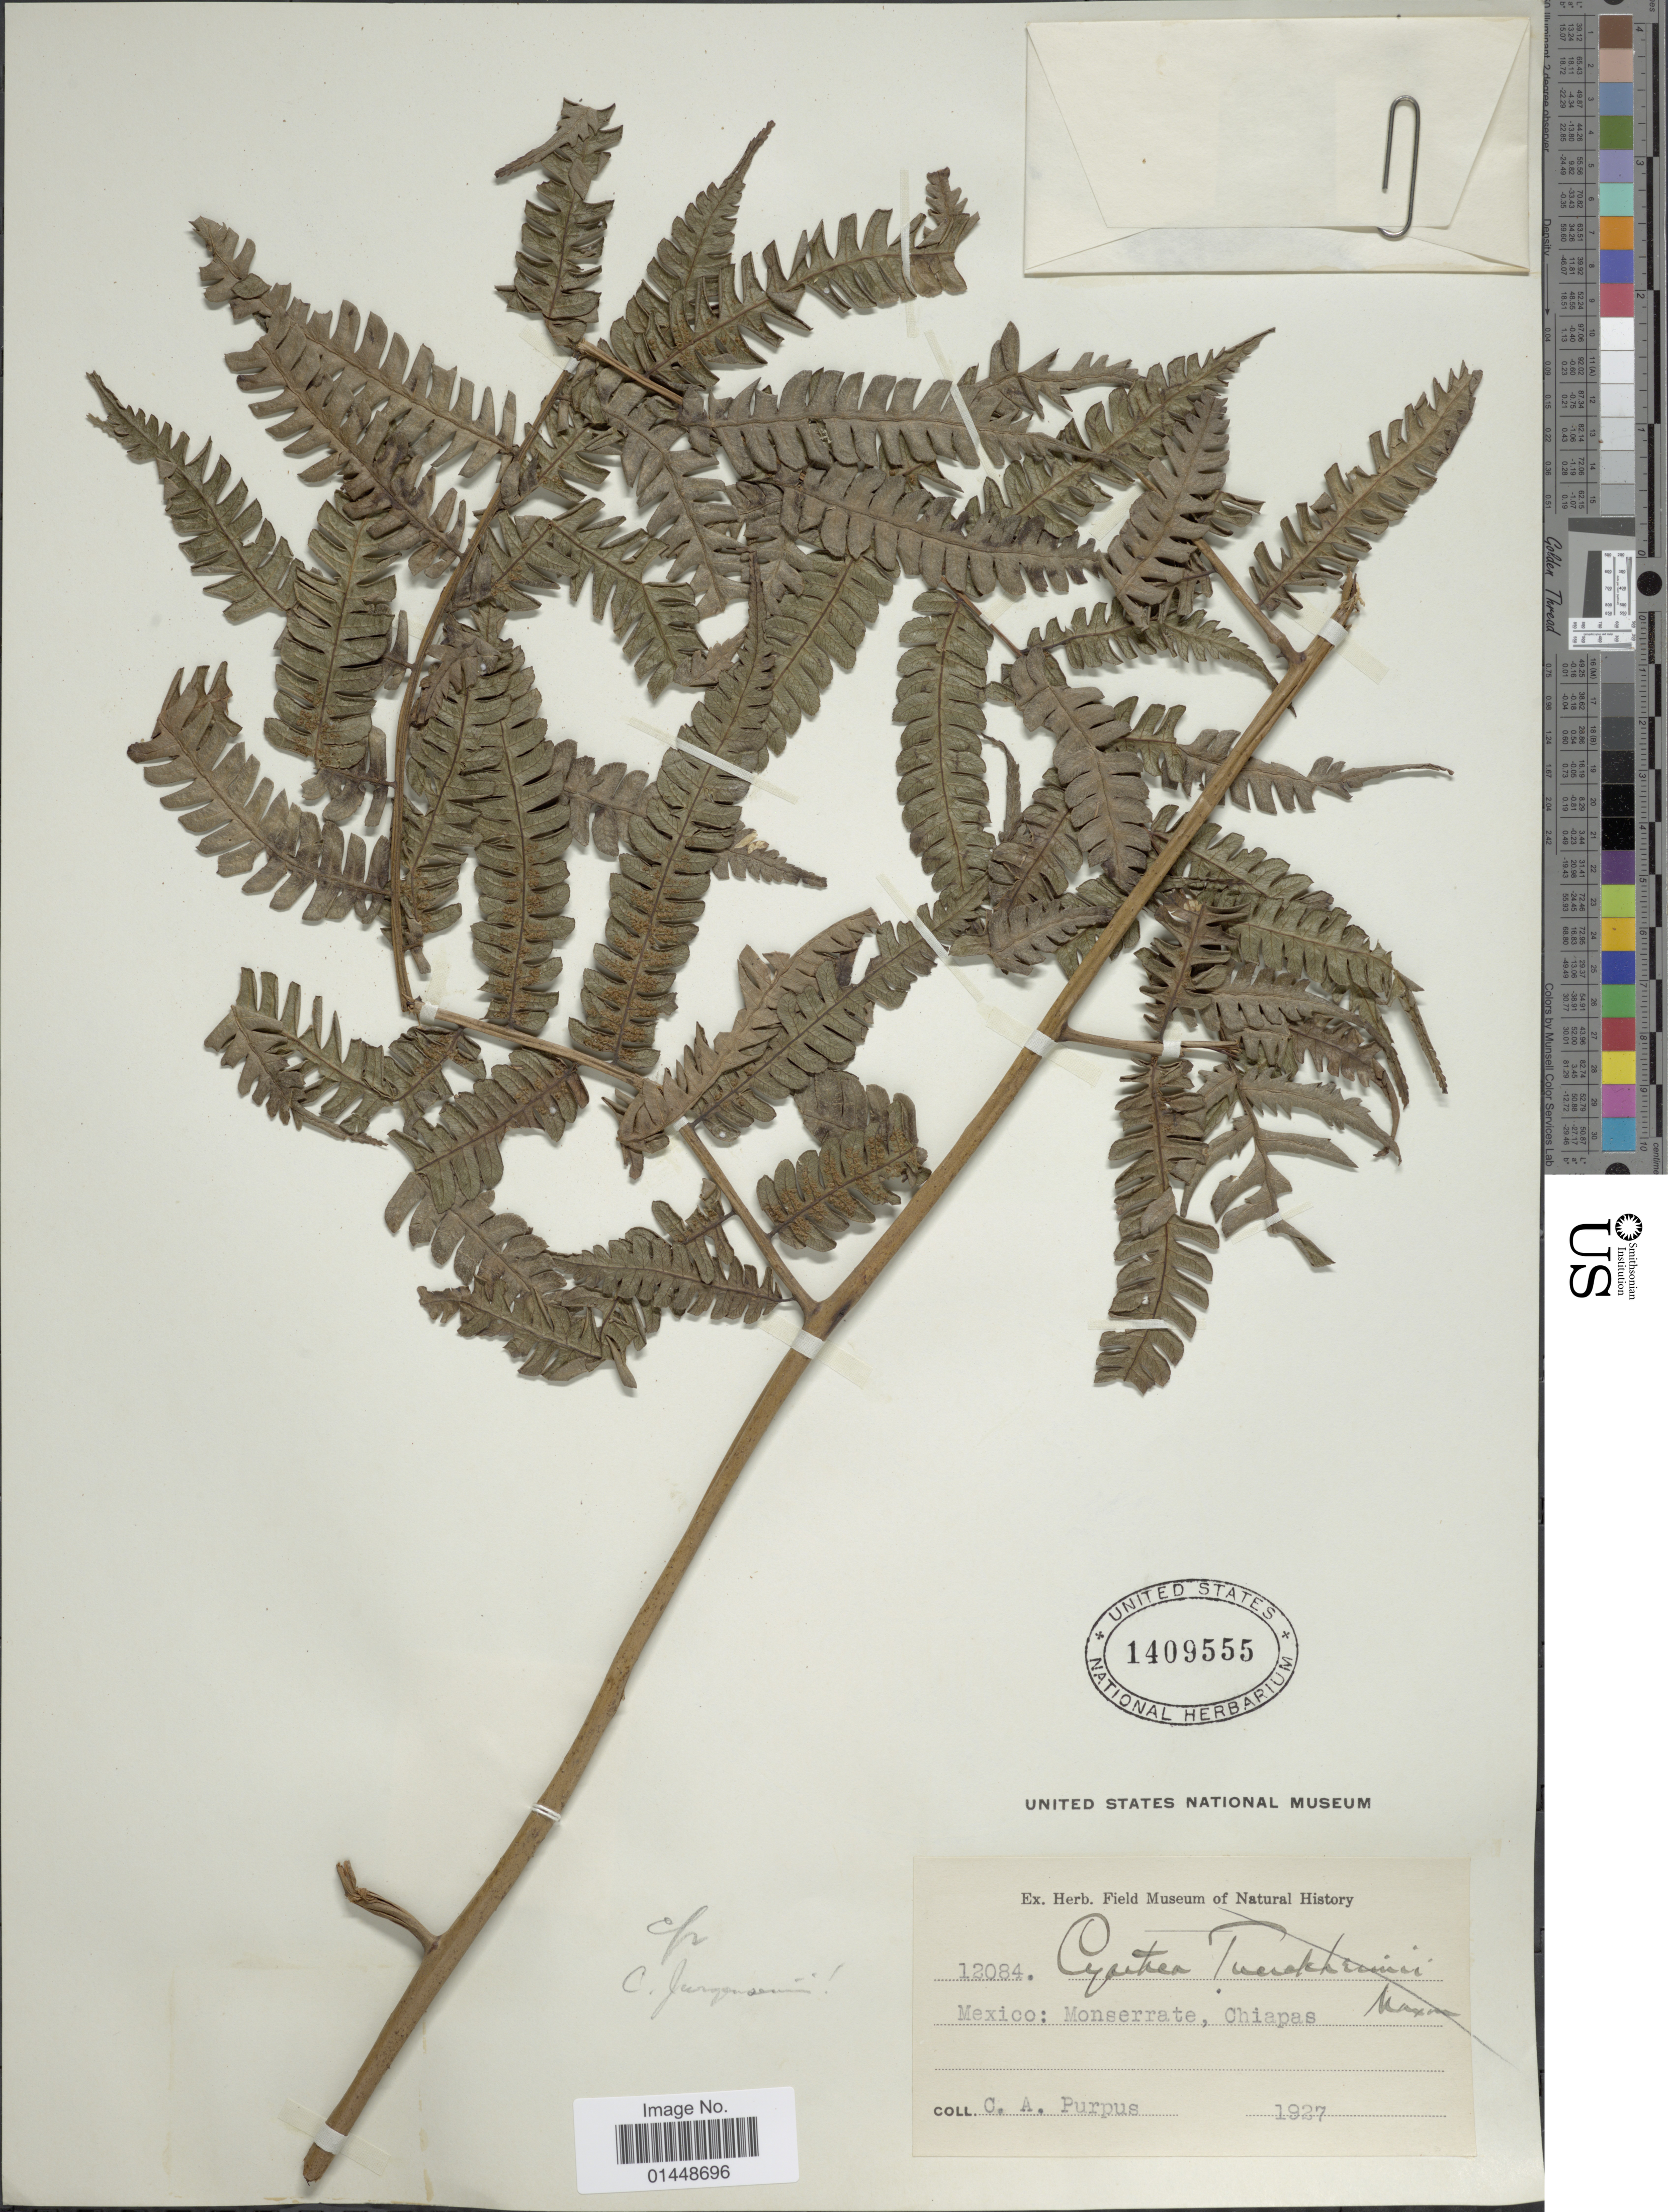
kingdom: Plantae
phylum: Tracheophyta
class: Polypodiopsida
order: Cyatheales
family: Cyatheaceae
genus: Cyathea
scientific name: Cyathea divergens var. tuerckheimii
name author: (Maxon) R.M. Tryon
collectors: C. A. Purpus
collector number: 12084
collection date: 1927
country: Mexico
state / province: Chiapas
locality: Mexico: Monserrate, Chiapas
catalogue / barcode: US 1409555